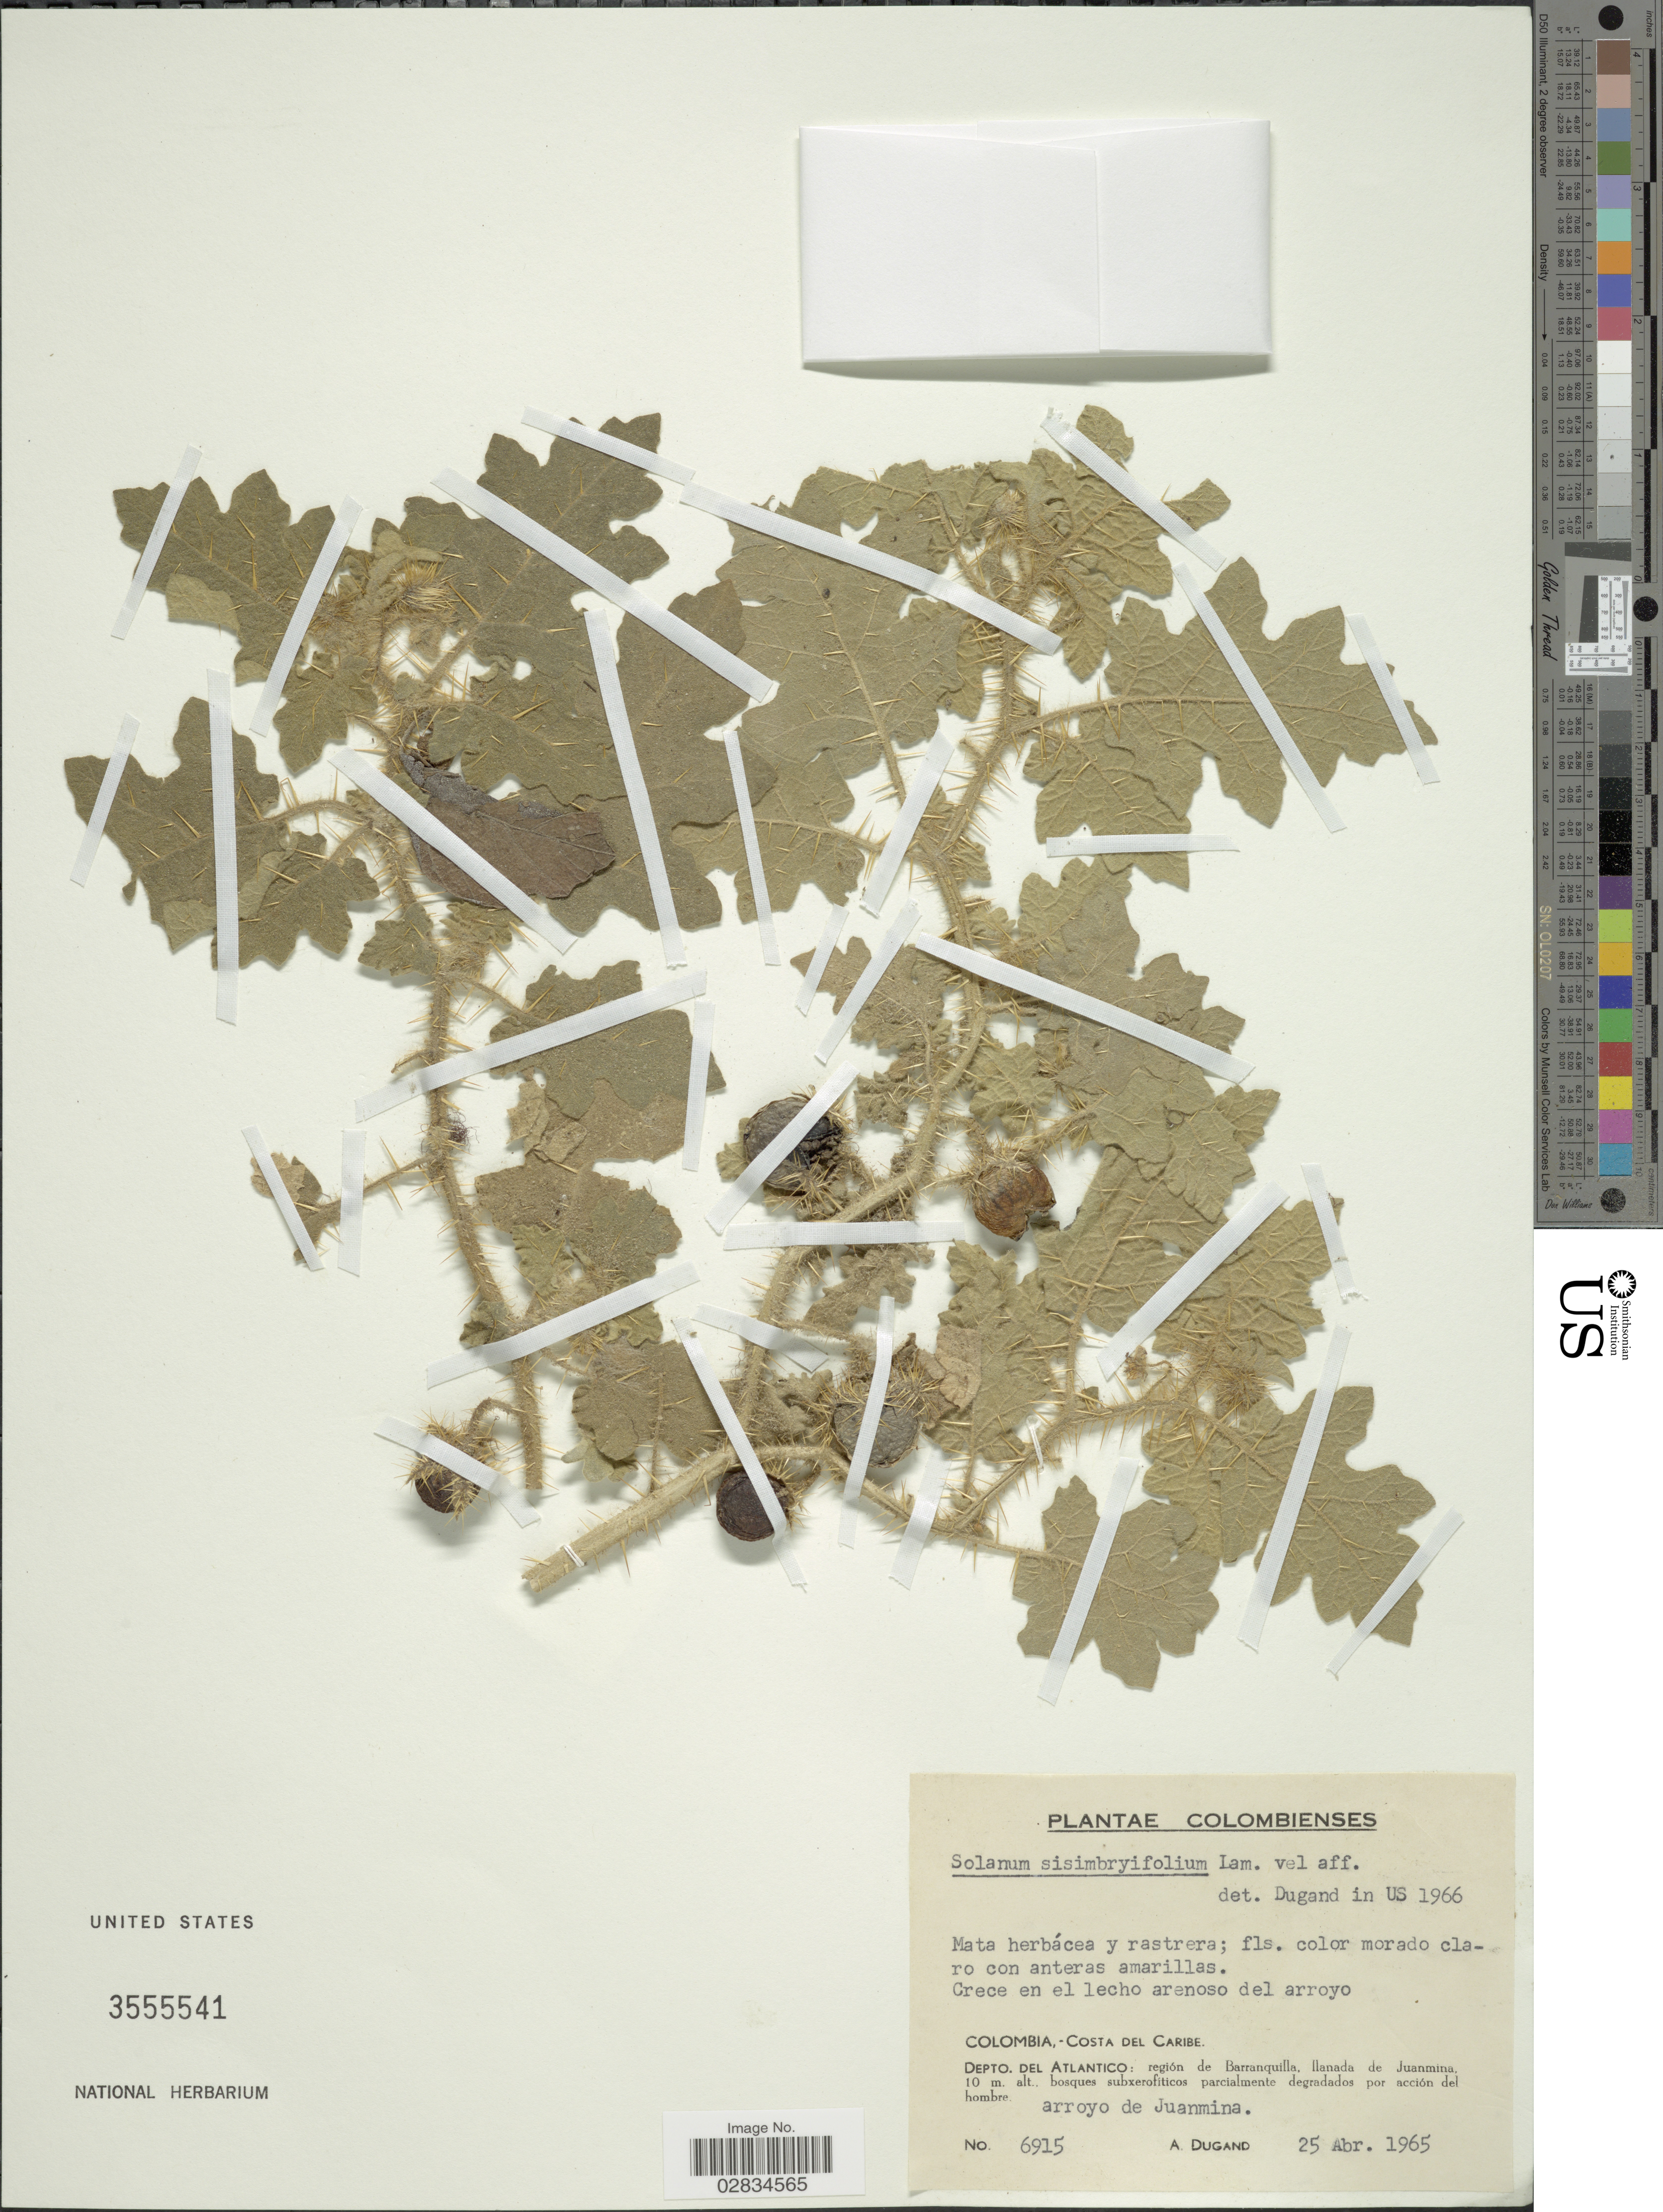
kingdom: Plantae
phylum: Tracheophyta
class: Magnoliopsida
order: Solanales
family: Solanaceae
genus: Solanum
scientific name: Solanum sisymbriifolium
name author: Lam.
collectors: A. Dugand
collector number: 6915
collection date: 1965-04-25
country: Colombia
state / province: Atlántico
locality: Costa del Caribe. Depto. del Atlantico: región de Barranquilla, llanada de Juanmina, arroyo de Juanmina.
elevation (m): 10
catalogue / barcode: US 3555541